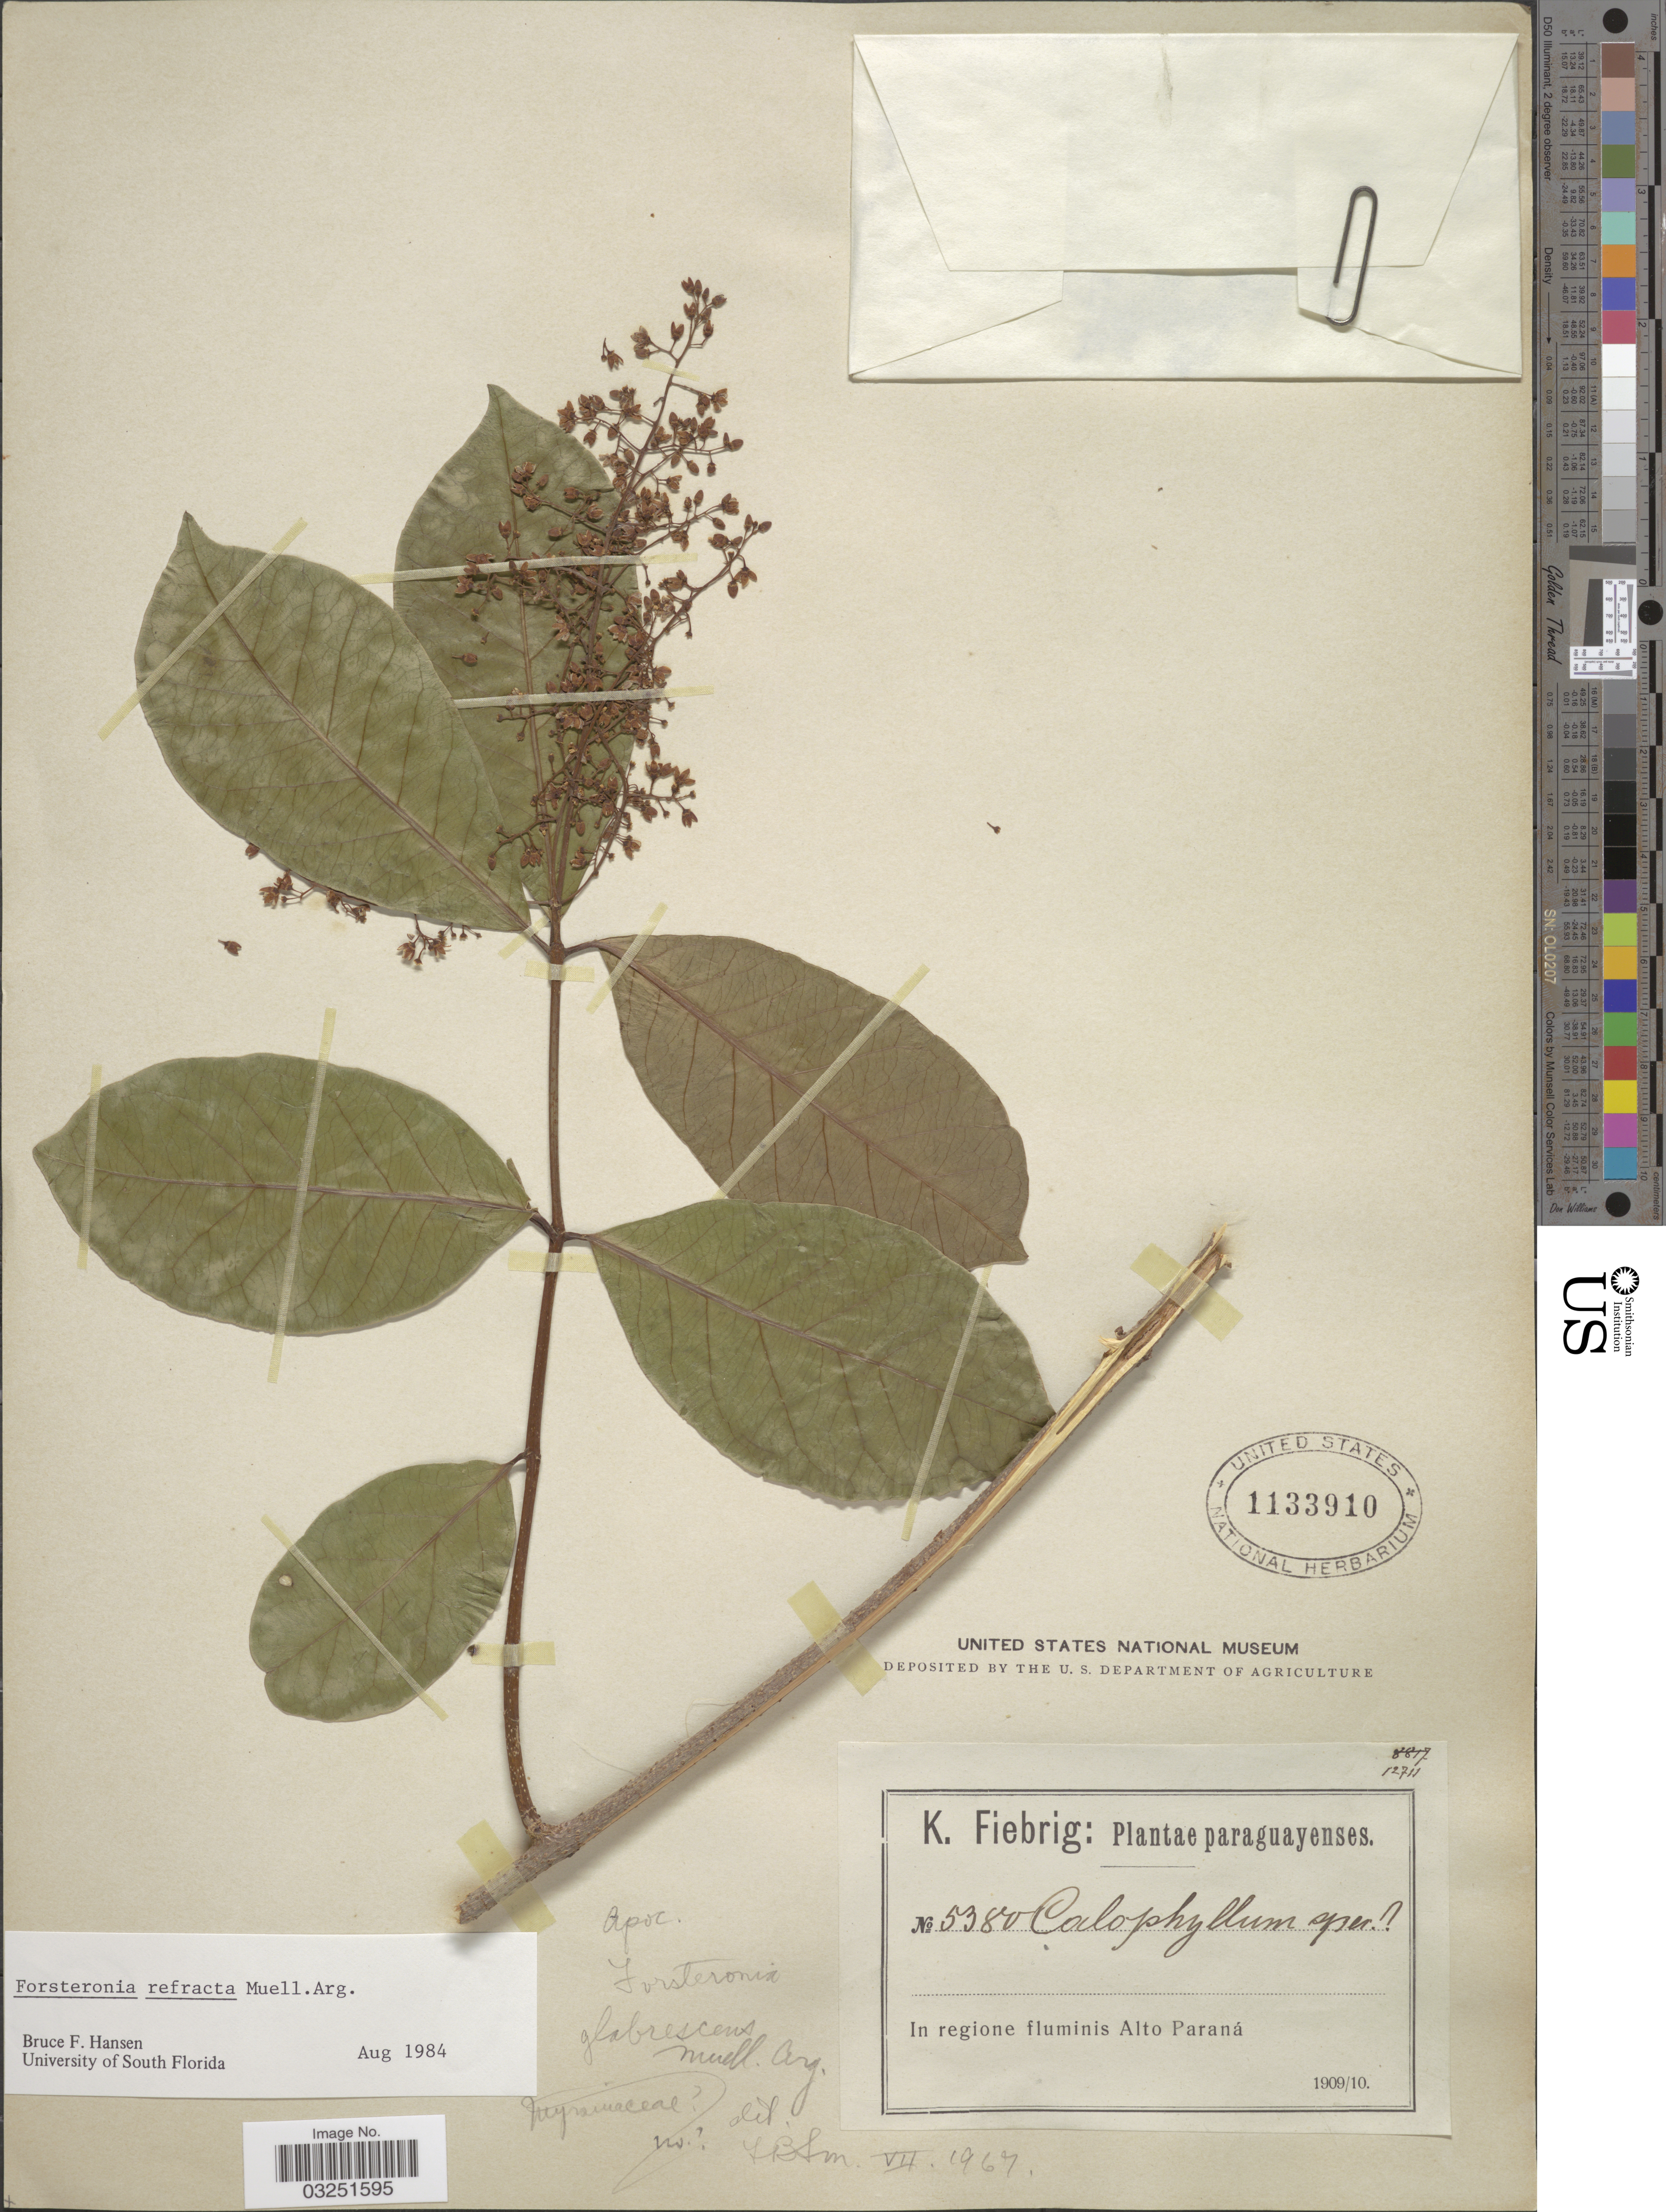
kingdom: Plantae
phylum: Tracheophyta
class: Magnoliopsida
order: Gentianales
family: Apocynaceae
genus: Forsteronia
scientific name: Forsteronia refracta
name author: Müll. Arg.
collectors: K. Fiebrig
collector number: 5380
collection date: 1909/1910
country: Paraguay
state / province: Alto Parana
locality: In regione fluminis Alto Paraná.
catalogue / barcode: US 1133910